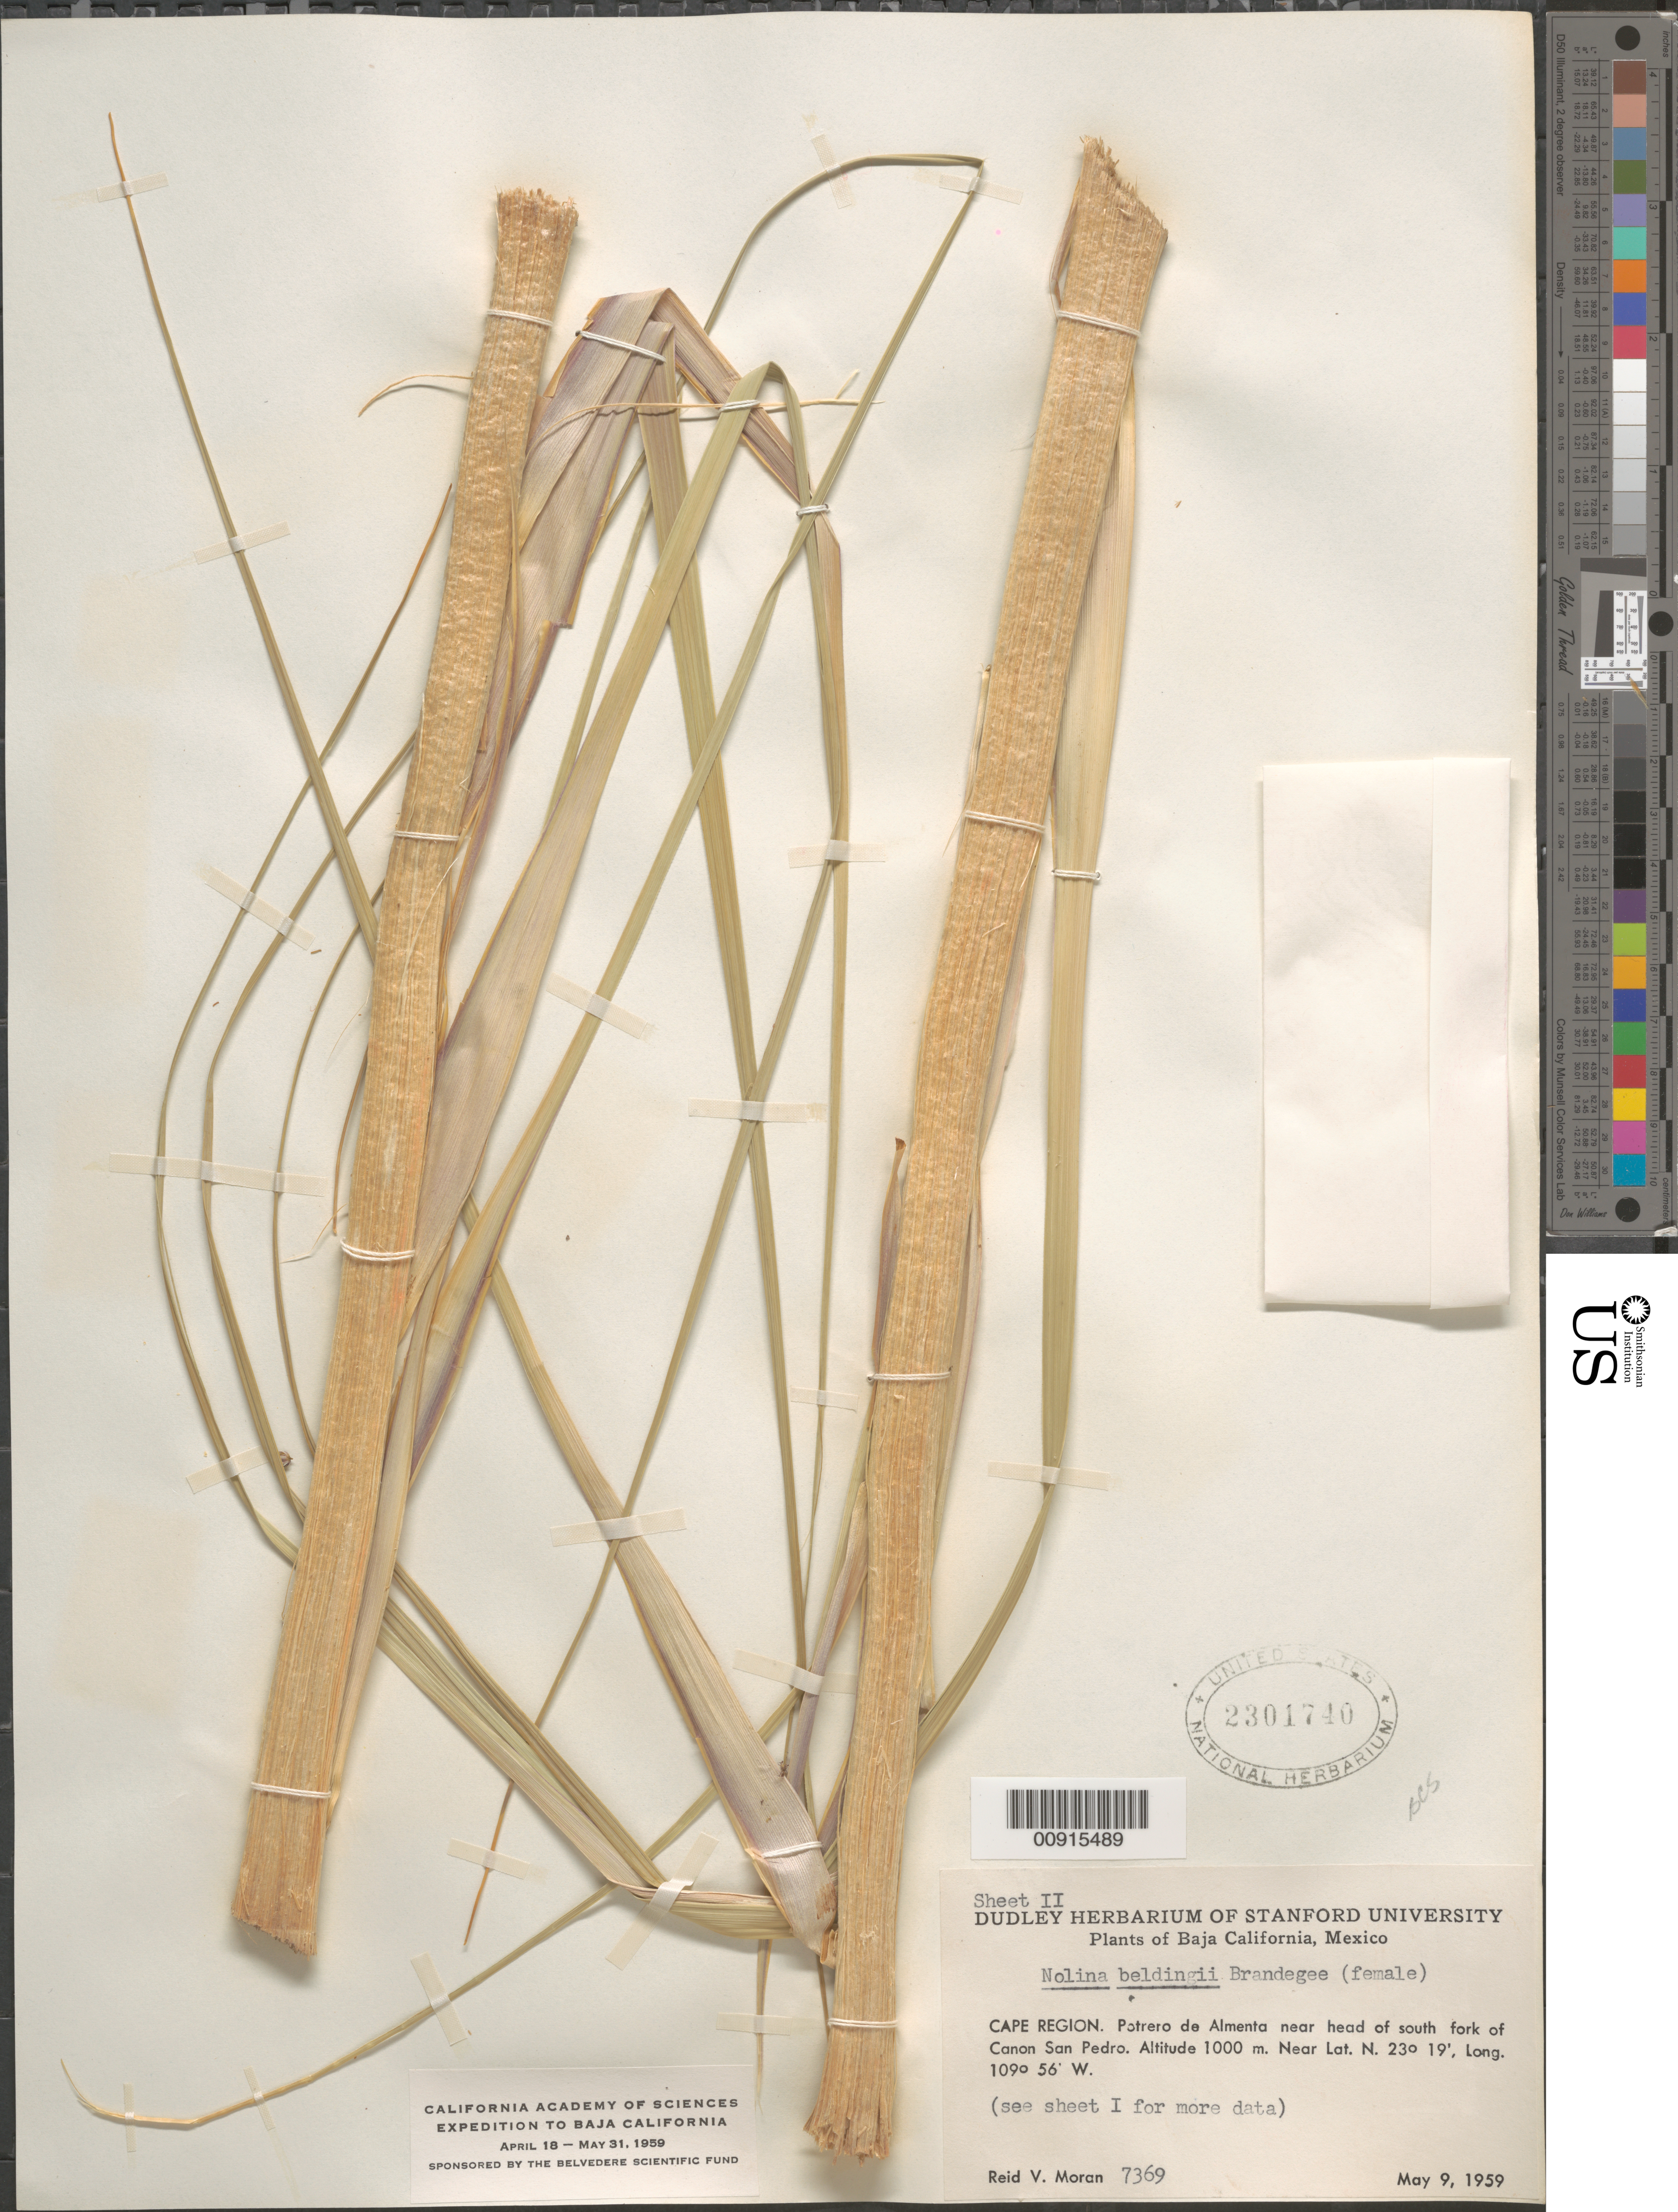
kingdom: Plantae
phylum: Tracheophyta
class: Liliopsida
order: Asparagales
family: Asparagaceae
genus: Nolina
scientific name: Nolina beldingii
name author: Brandegee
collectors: R. V. Moran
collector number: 7369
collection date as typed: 09 May 1959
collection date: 1959-05-09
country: Mexico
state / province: Baja California Sur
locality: Cape Region: Potrero de Almenta near head of south fork of Cañon San Pedro. Baja California.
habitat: Occasional on hillsides.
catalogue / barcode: US 2301740